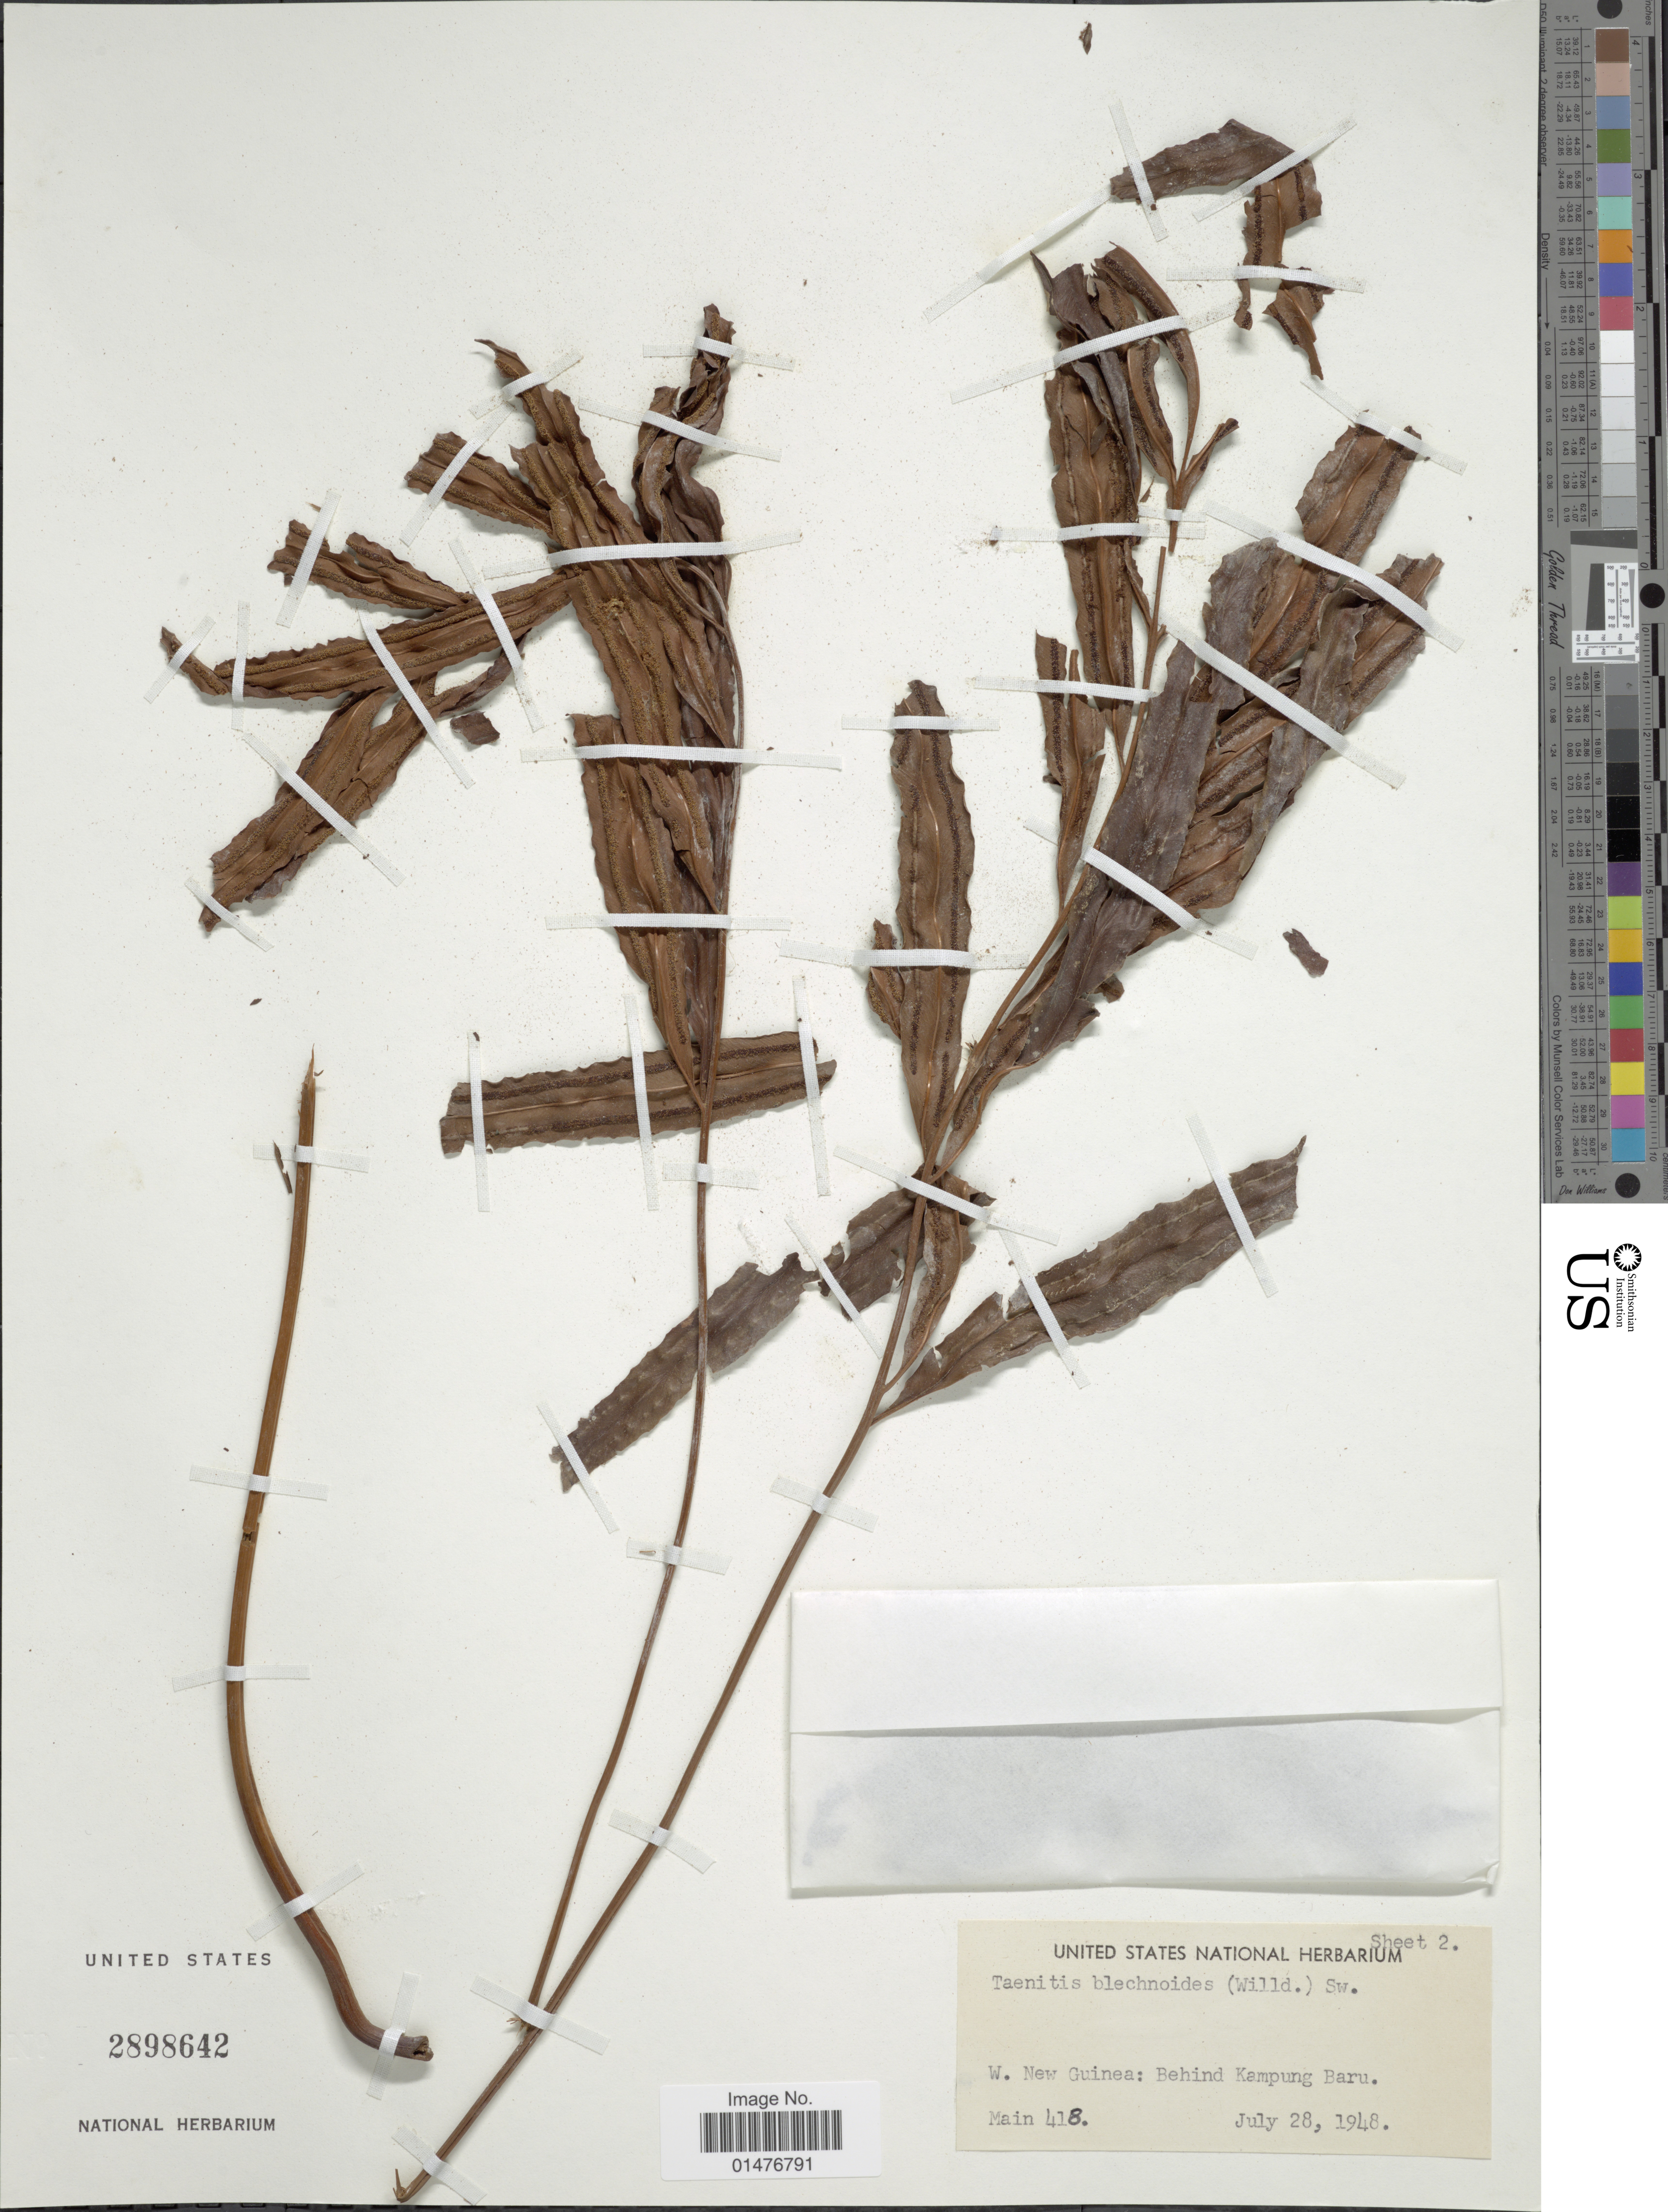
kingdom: Plantae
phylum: Tracheophyta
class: Polypodiopsida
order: Polypodiales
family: Pteridaceae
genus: Taenitis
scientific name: Taenitis blechnoides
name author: (Willd.) Sw.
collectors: -. Main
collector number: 418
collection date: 1948-07-28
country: Indonesia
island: New Guinea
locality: W. New Guinea, Behind Kampung Baru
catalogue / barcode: US 2898642